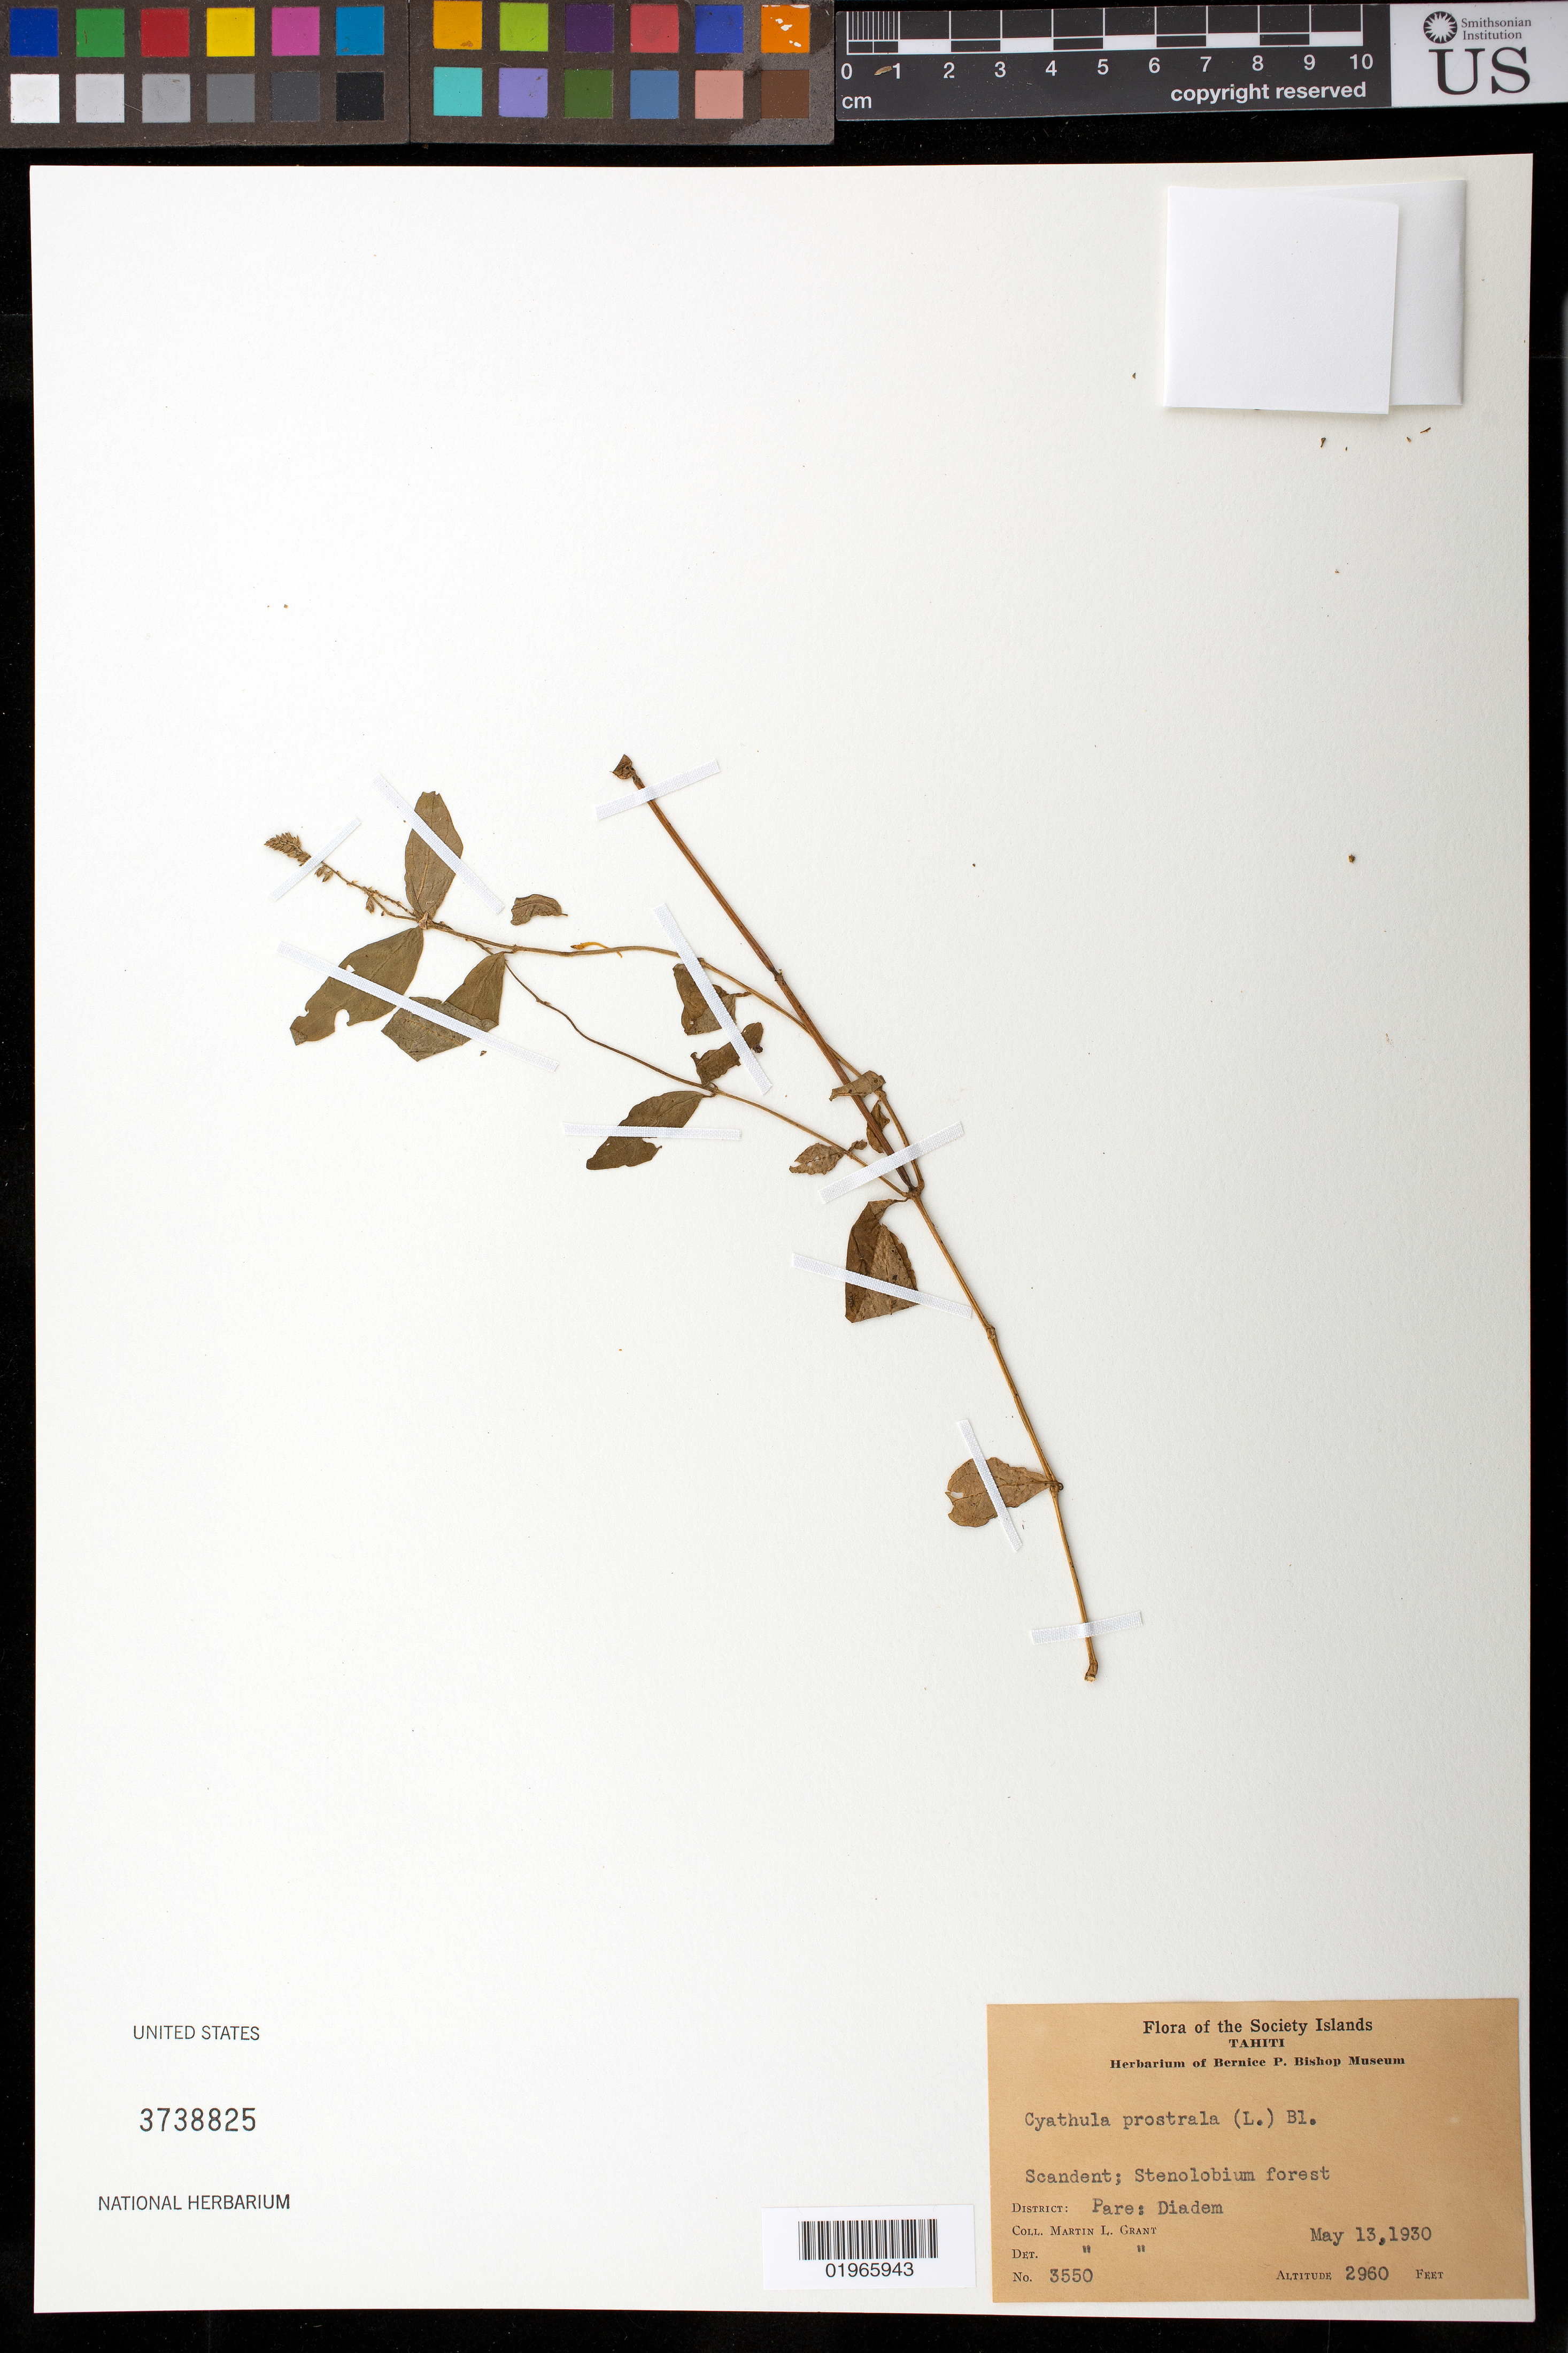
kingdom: Plantae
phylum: Tracheophyta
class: Magnoliopsida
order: Caryophyllales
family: Amaranthaceae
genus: Cyathula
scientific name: Cyathula prostrata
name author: (L.) Blume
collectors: M. L. Grant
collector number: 3550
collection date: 1930-05-13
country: French Polynesia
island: Tahiti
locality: Dist: Pare: Diadem.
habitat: Forest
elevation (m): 902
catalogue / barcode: US 3738823